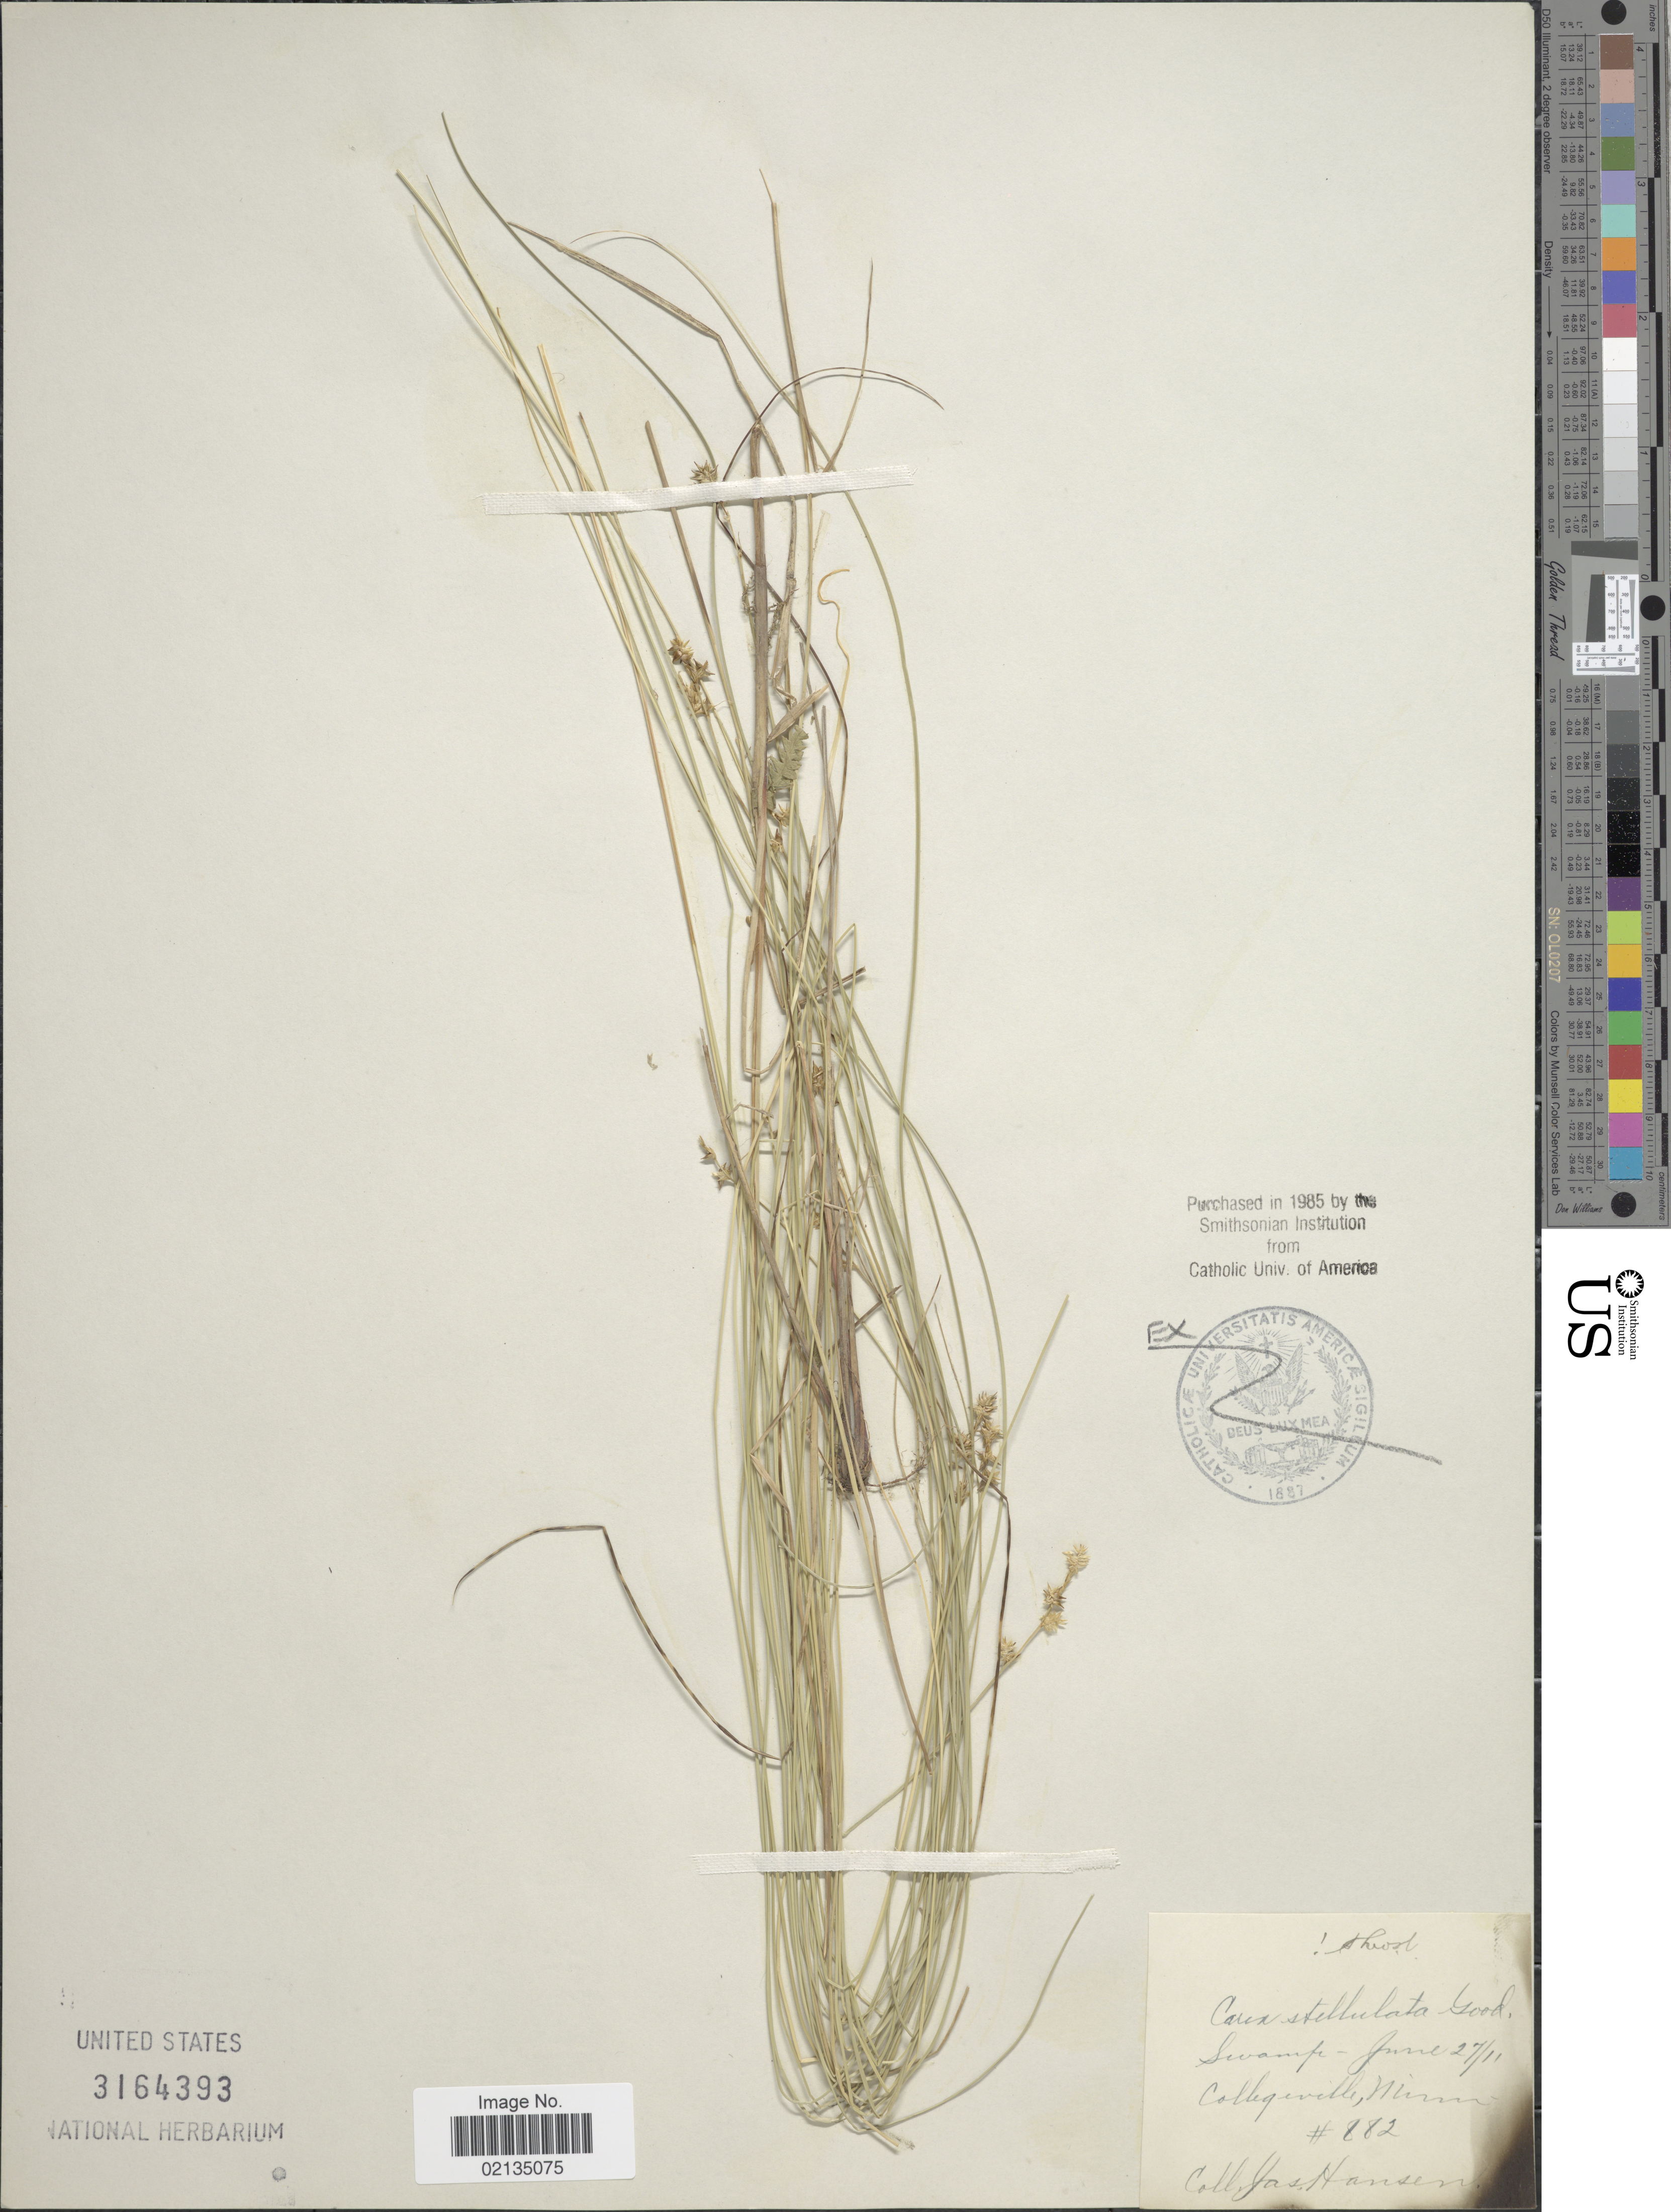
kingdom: Plantae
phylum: Tracheophyta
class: Liliopsida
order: Poales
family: Cyperaceae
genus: Carex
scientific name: Carex echinata subsp. echinata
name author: Murray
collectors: J. Hansen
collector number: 882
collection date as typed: Transcribed d/m/y: 27/6/11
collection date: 1911-06-27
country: United States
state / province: Minnesota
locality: Collegeville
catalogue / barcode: US 3164393